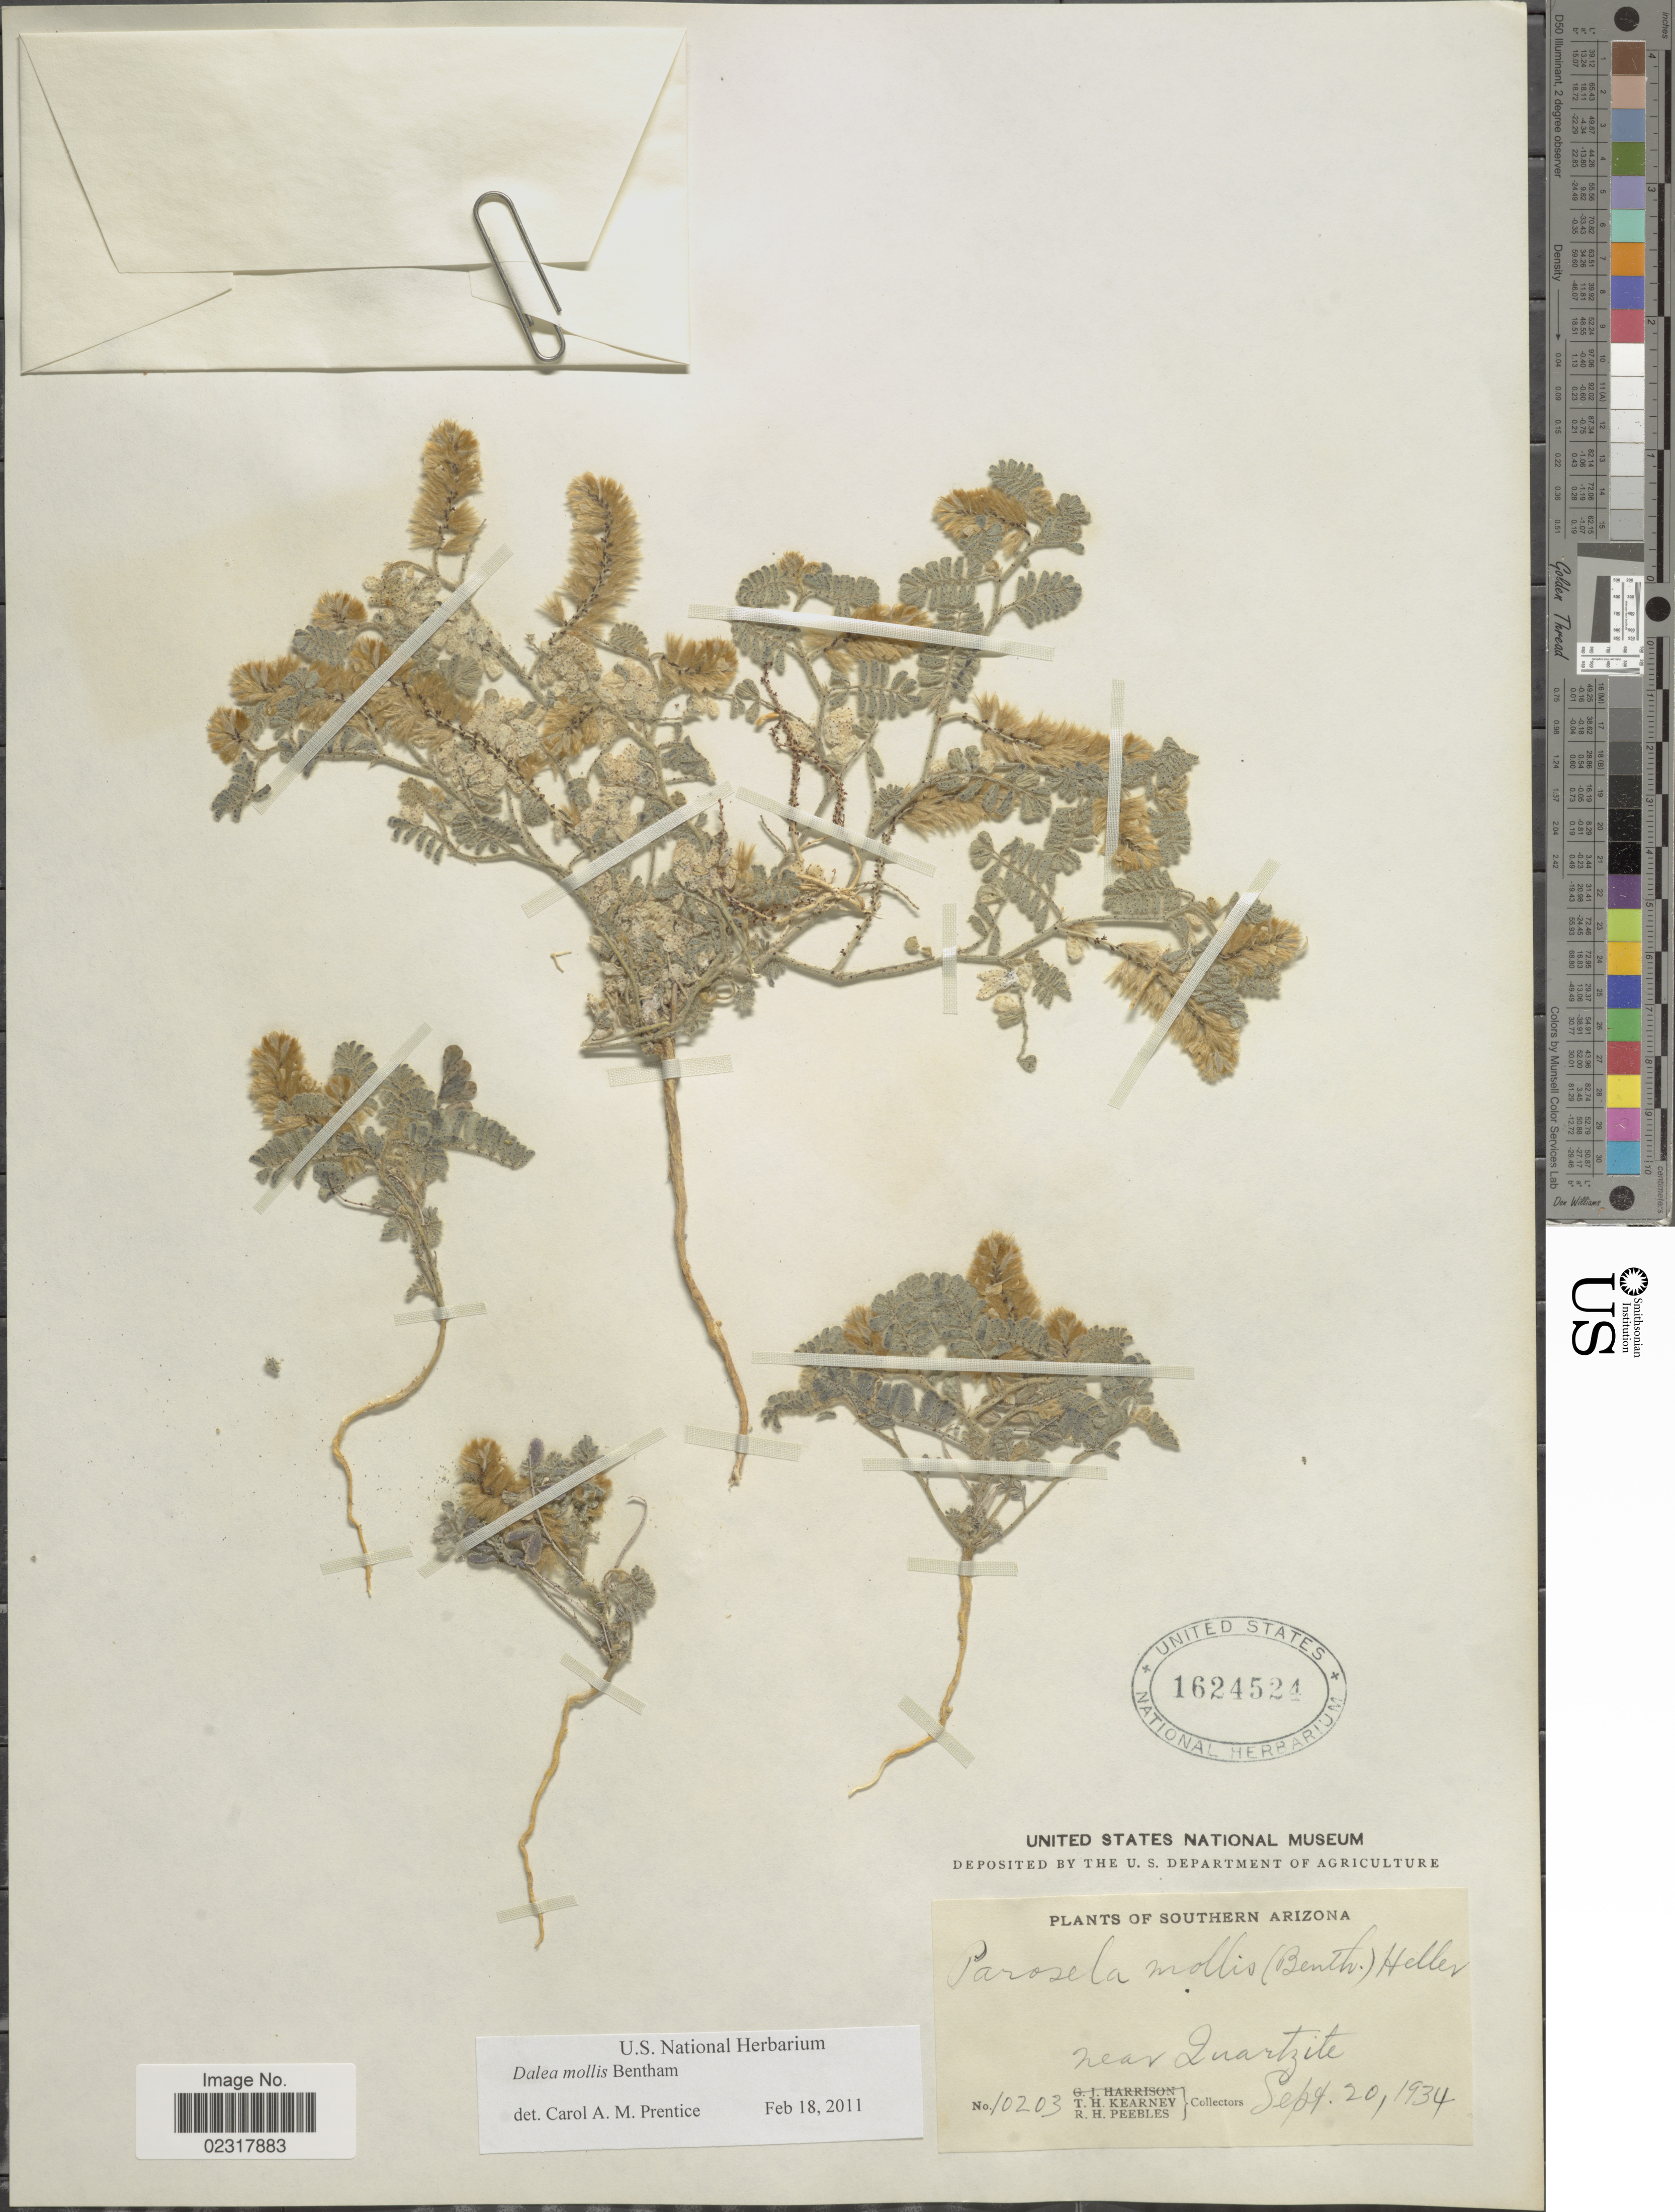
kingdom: Plantae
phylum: Tracheophyta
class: Magnoliopsida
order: Fabales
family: Fabaceae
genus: Dalea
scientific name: Dalea mollis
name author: Benth.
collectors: T. H. Kearney & R. H. Peebles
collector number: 10203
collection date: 1934-09-20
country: United States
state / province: Arizona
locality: Southern Arizona. Near Quartzite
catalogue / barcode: US 1624524